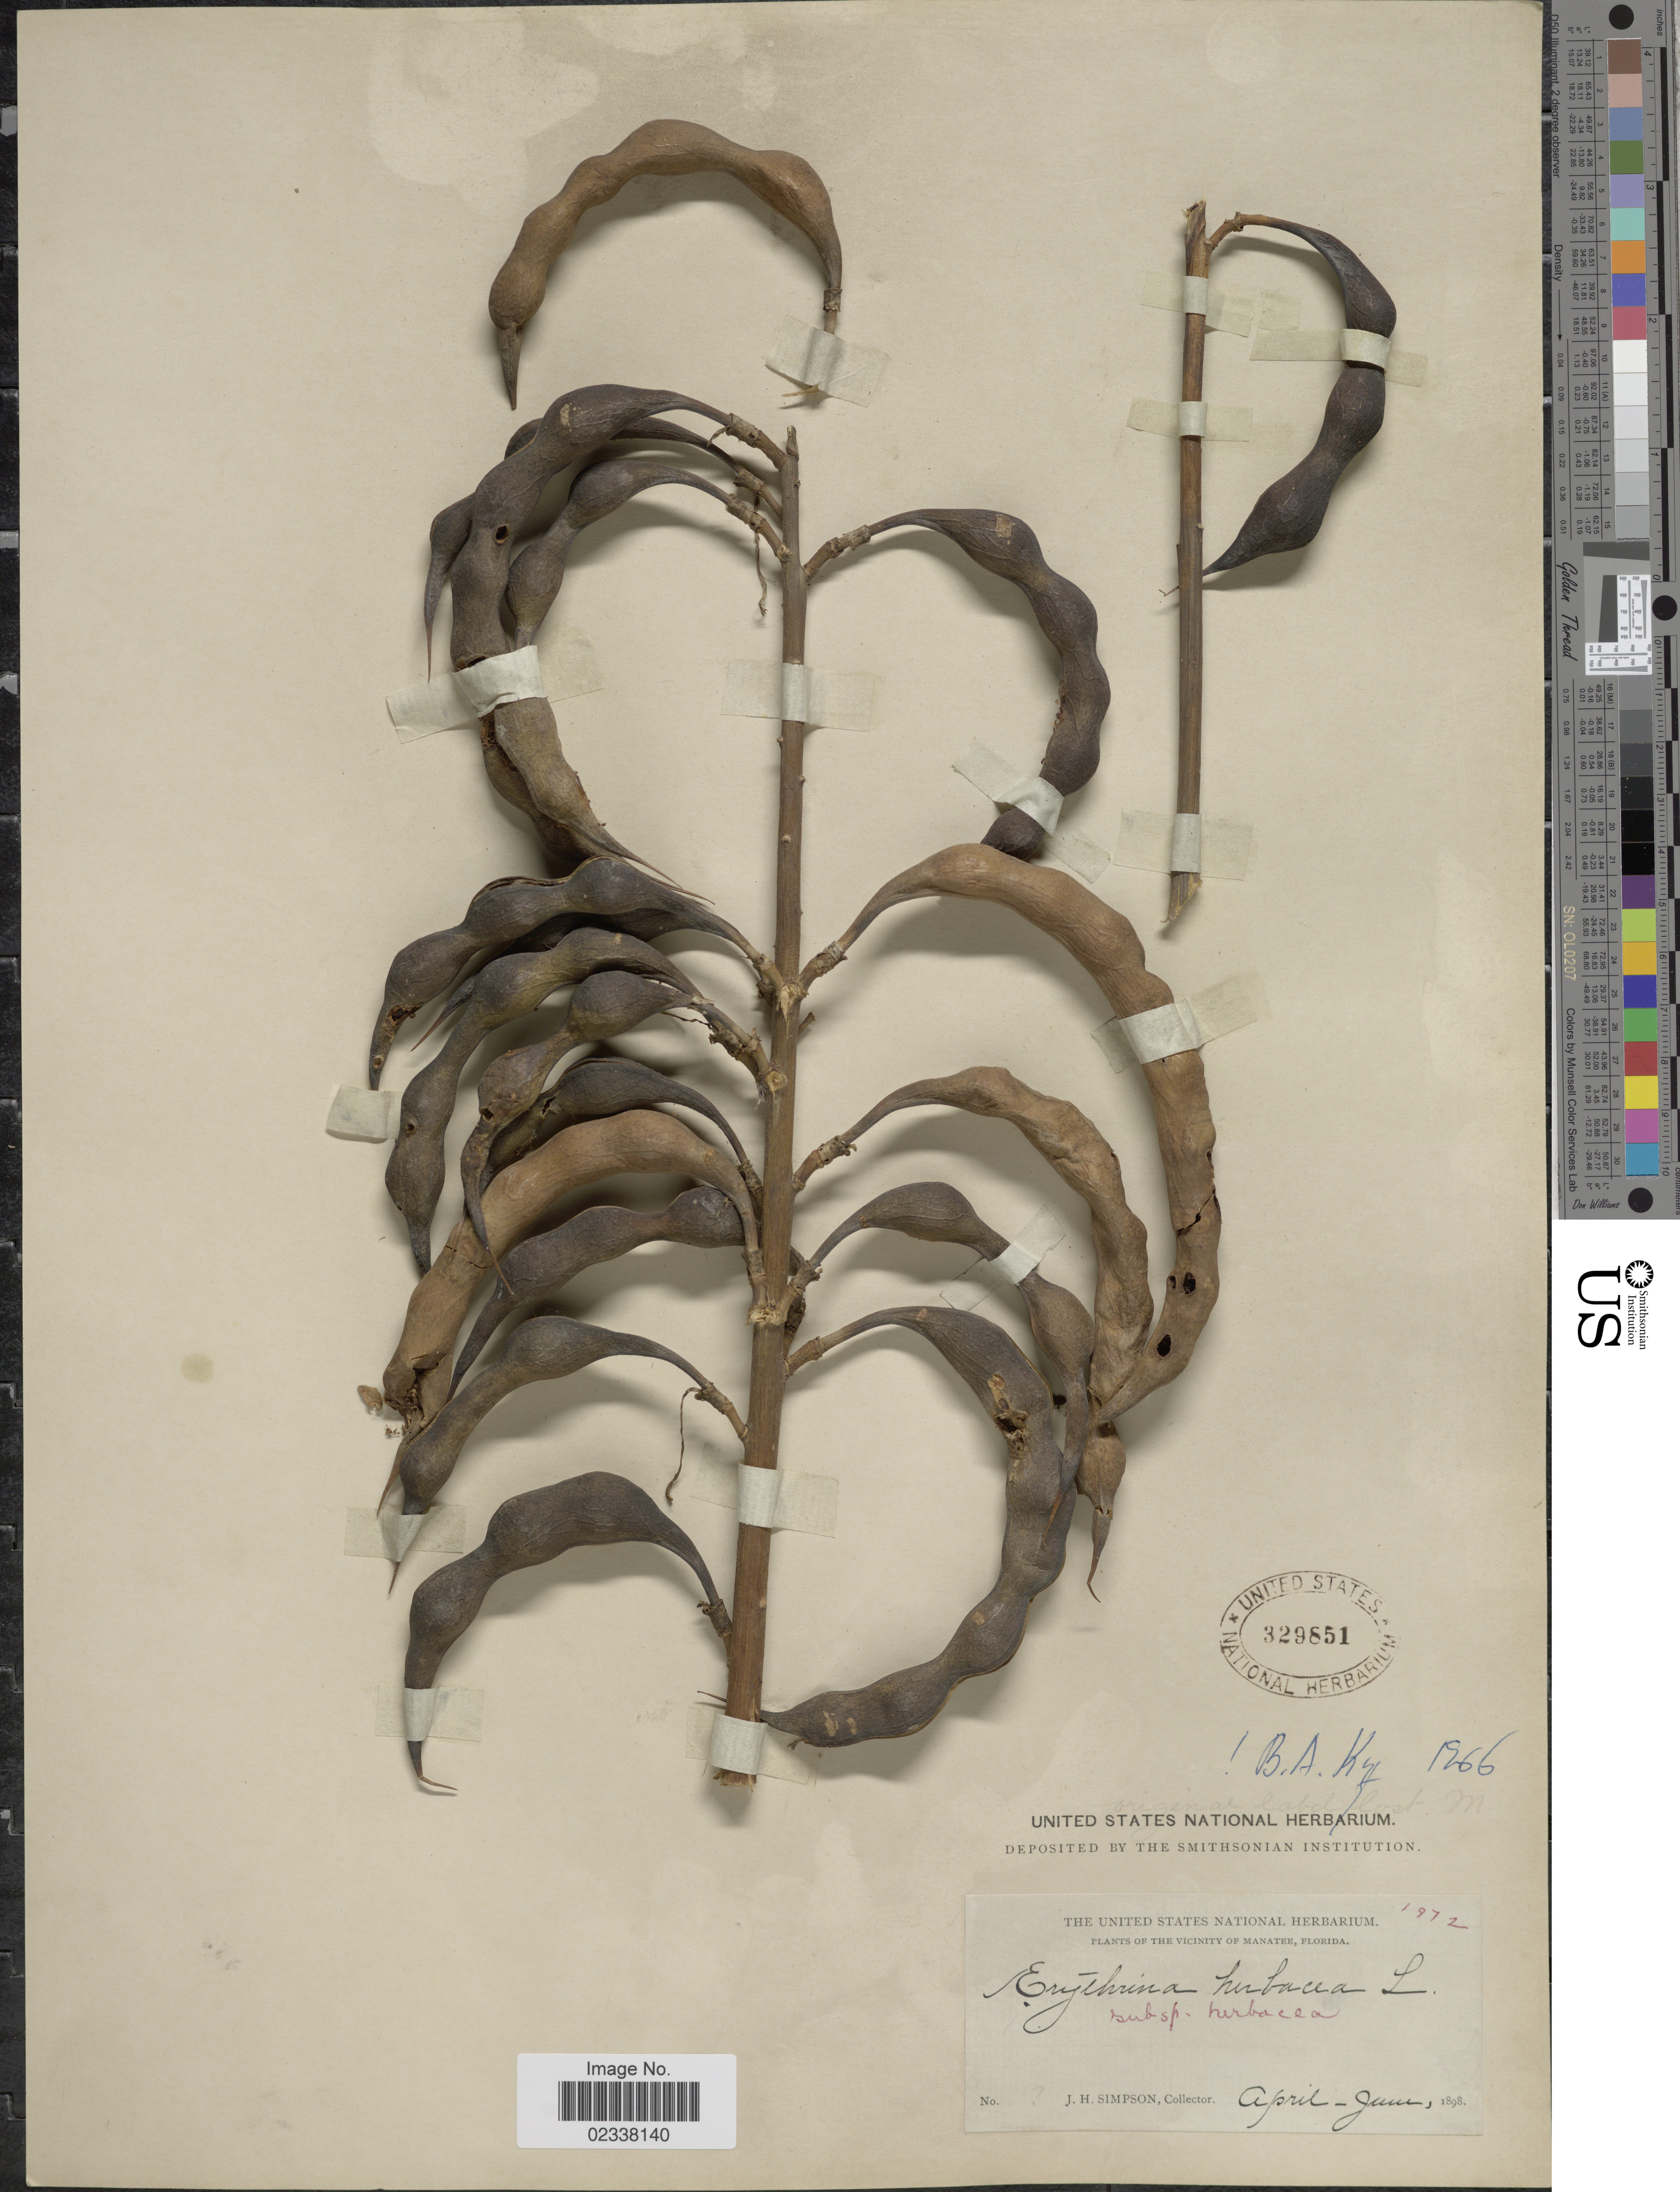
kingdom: Plantae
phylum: Tracheophyta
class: Magnoliopsida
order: Fabales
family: Fabaceae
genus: Erythrina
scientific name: Erythrina herbacea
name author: L.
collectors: J. H. Simpson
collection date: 1898-04/1898-06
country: United States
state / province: Florida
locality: Vicinity of Manatee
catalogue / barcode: US 329851